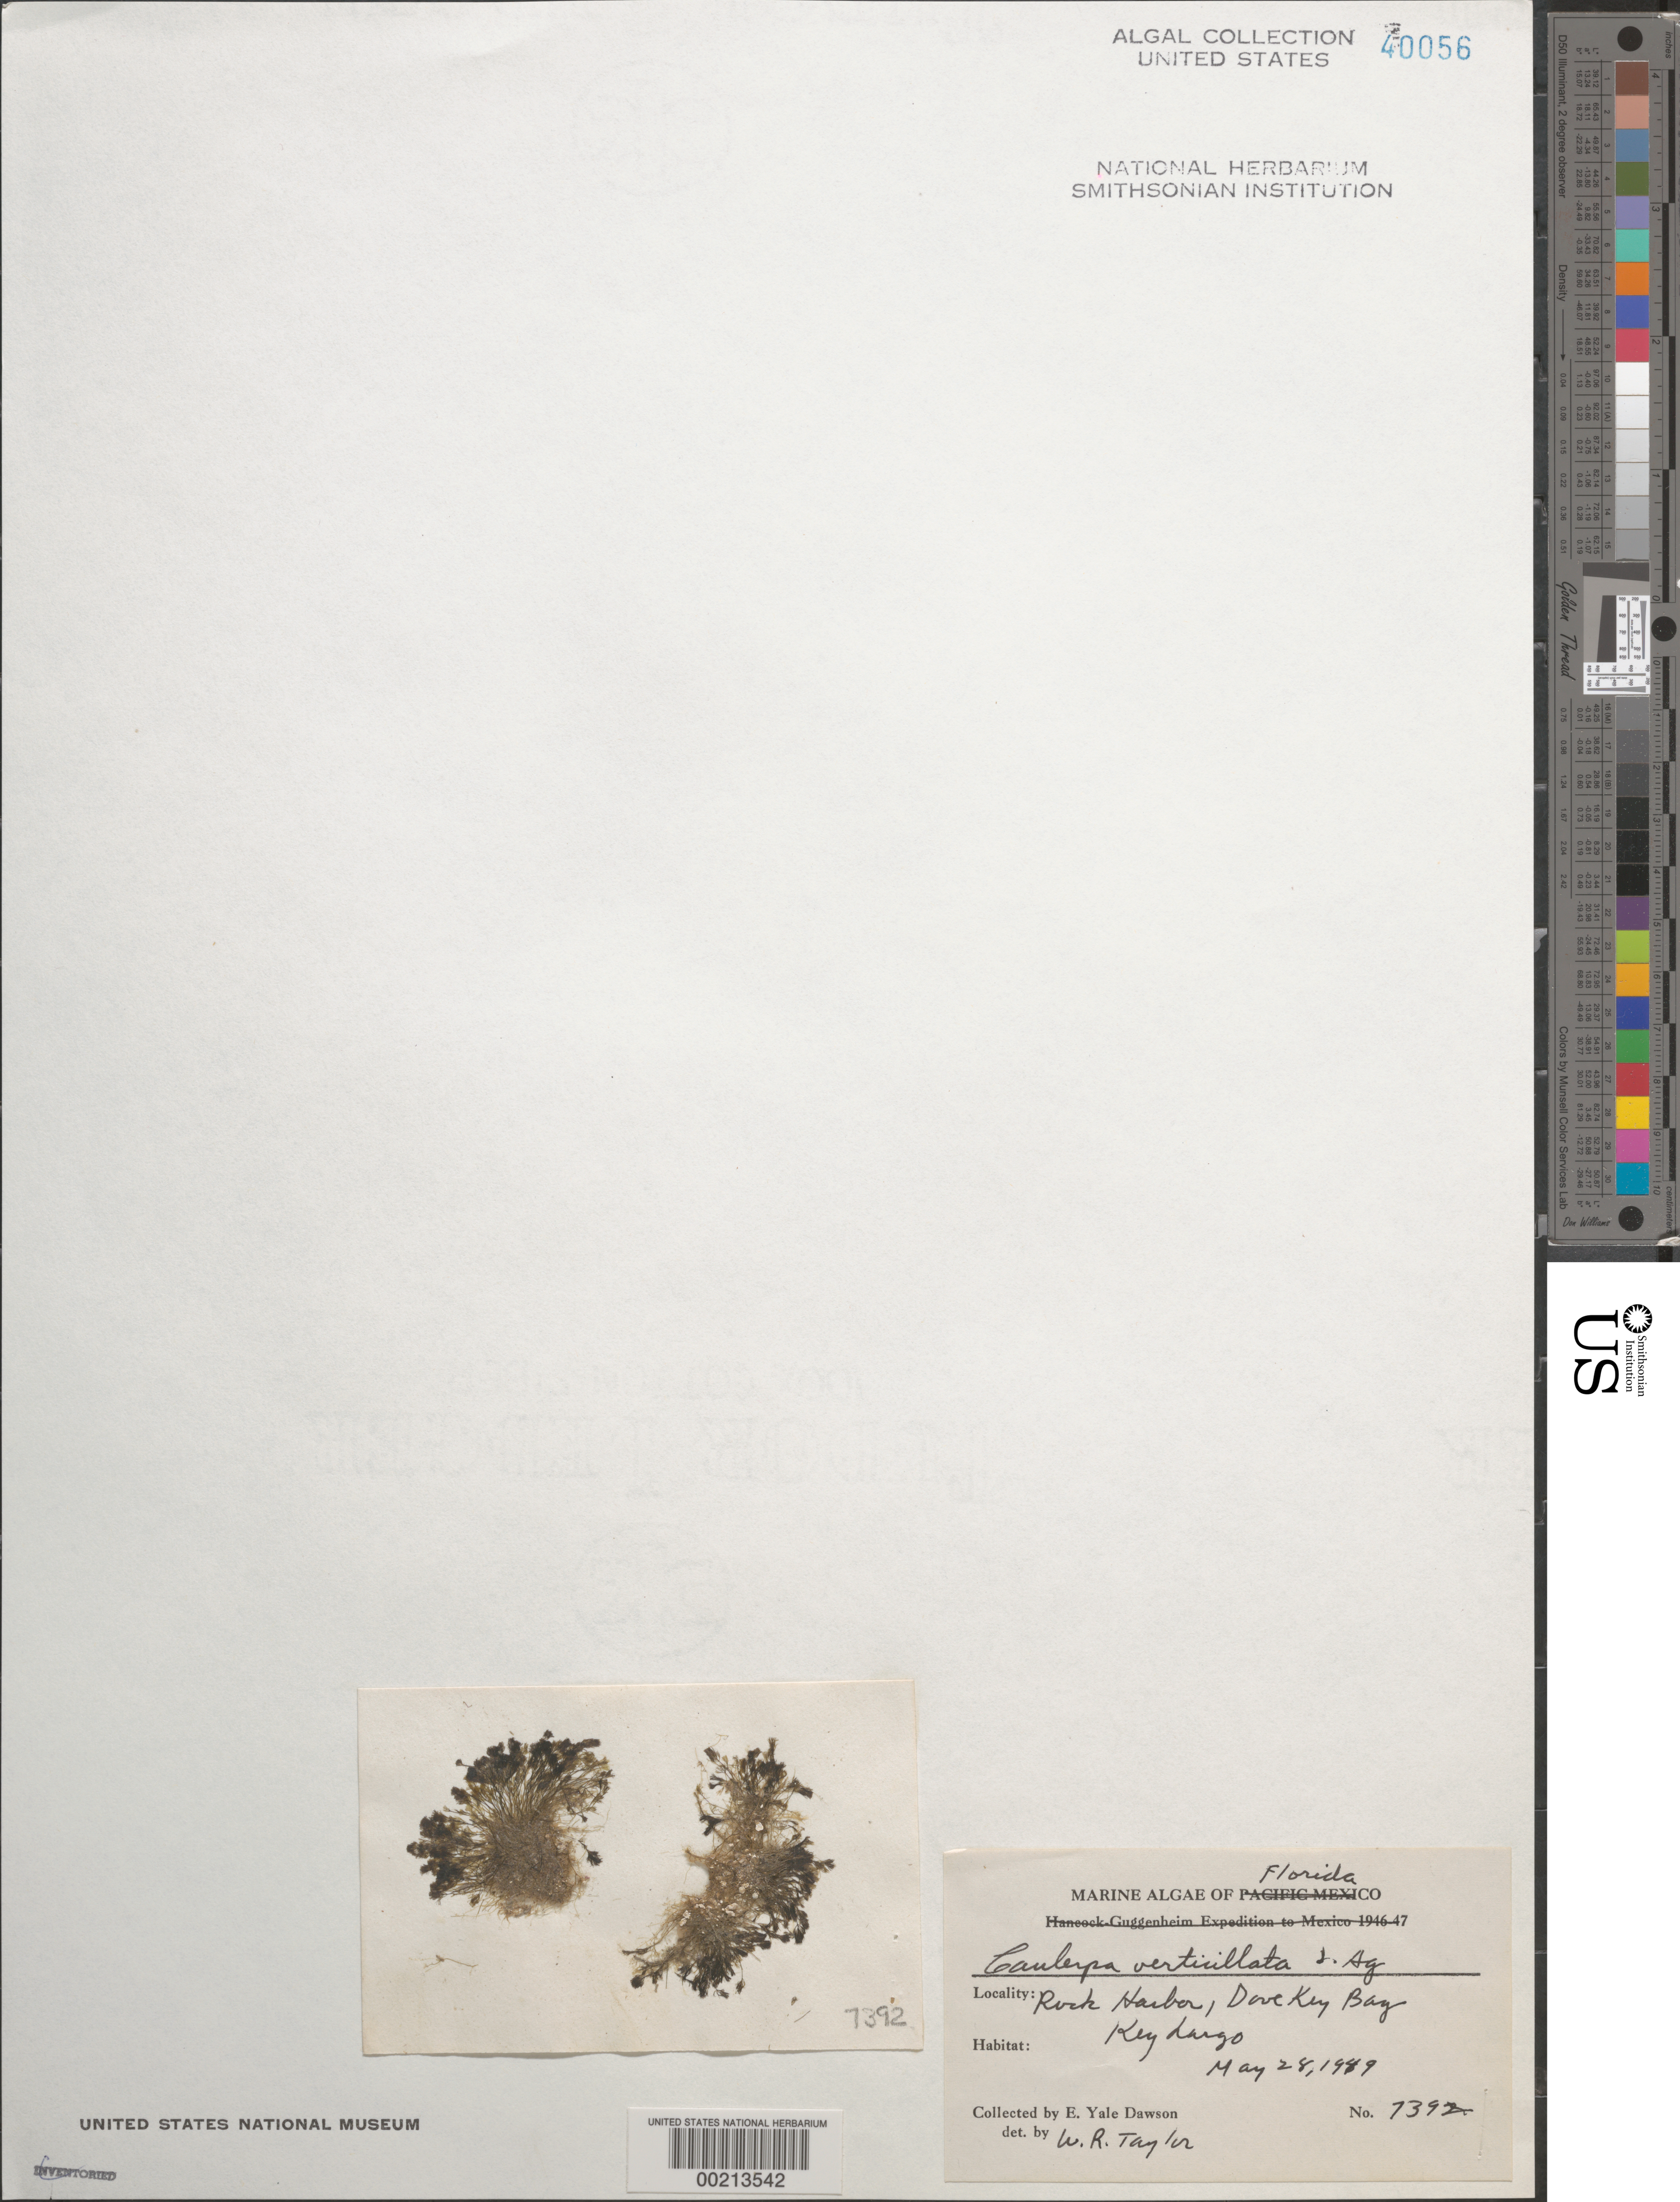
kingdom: Plantae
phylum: Chlorophyta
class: Ulvophyceae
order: Bryopsidales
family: Caulerpaceae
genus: Caulerpa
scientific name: Caulerpa verticillata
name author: J. Agardh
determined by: Taylor, William R.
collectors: E. Y. Dawson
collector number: EYD 7392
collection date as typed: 28 May 1949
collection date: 1949-05-28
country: United States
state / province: Florida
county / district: Monroe County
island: Key Largo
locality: Dove Key Bay, Rock Harbor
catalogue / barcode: US 40056